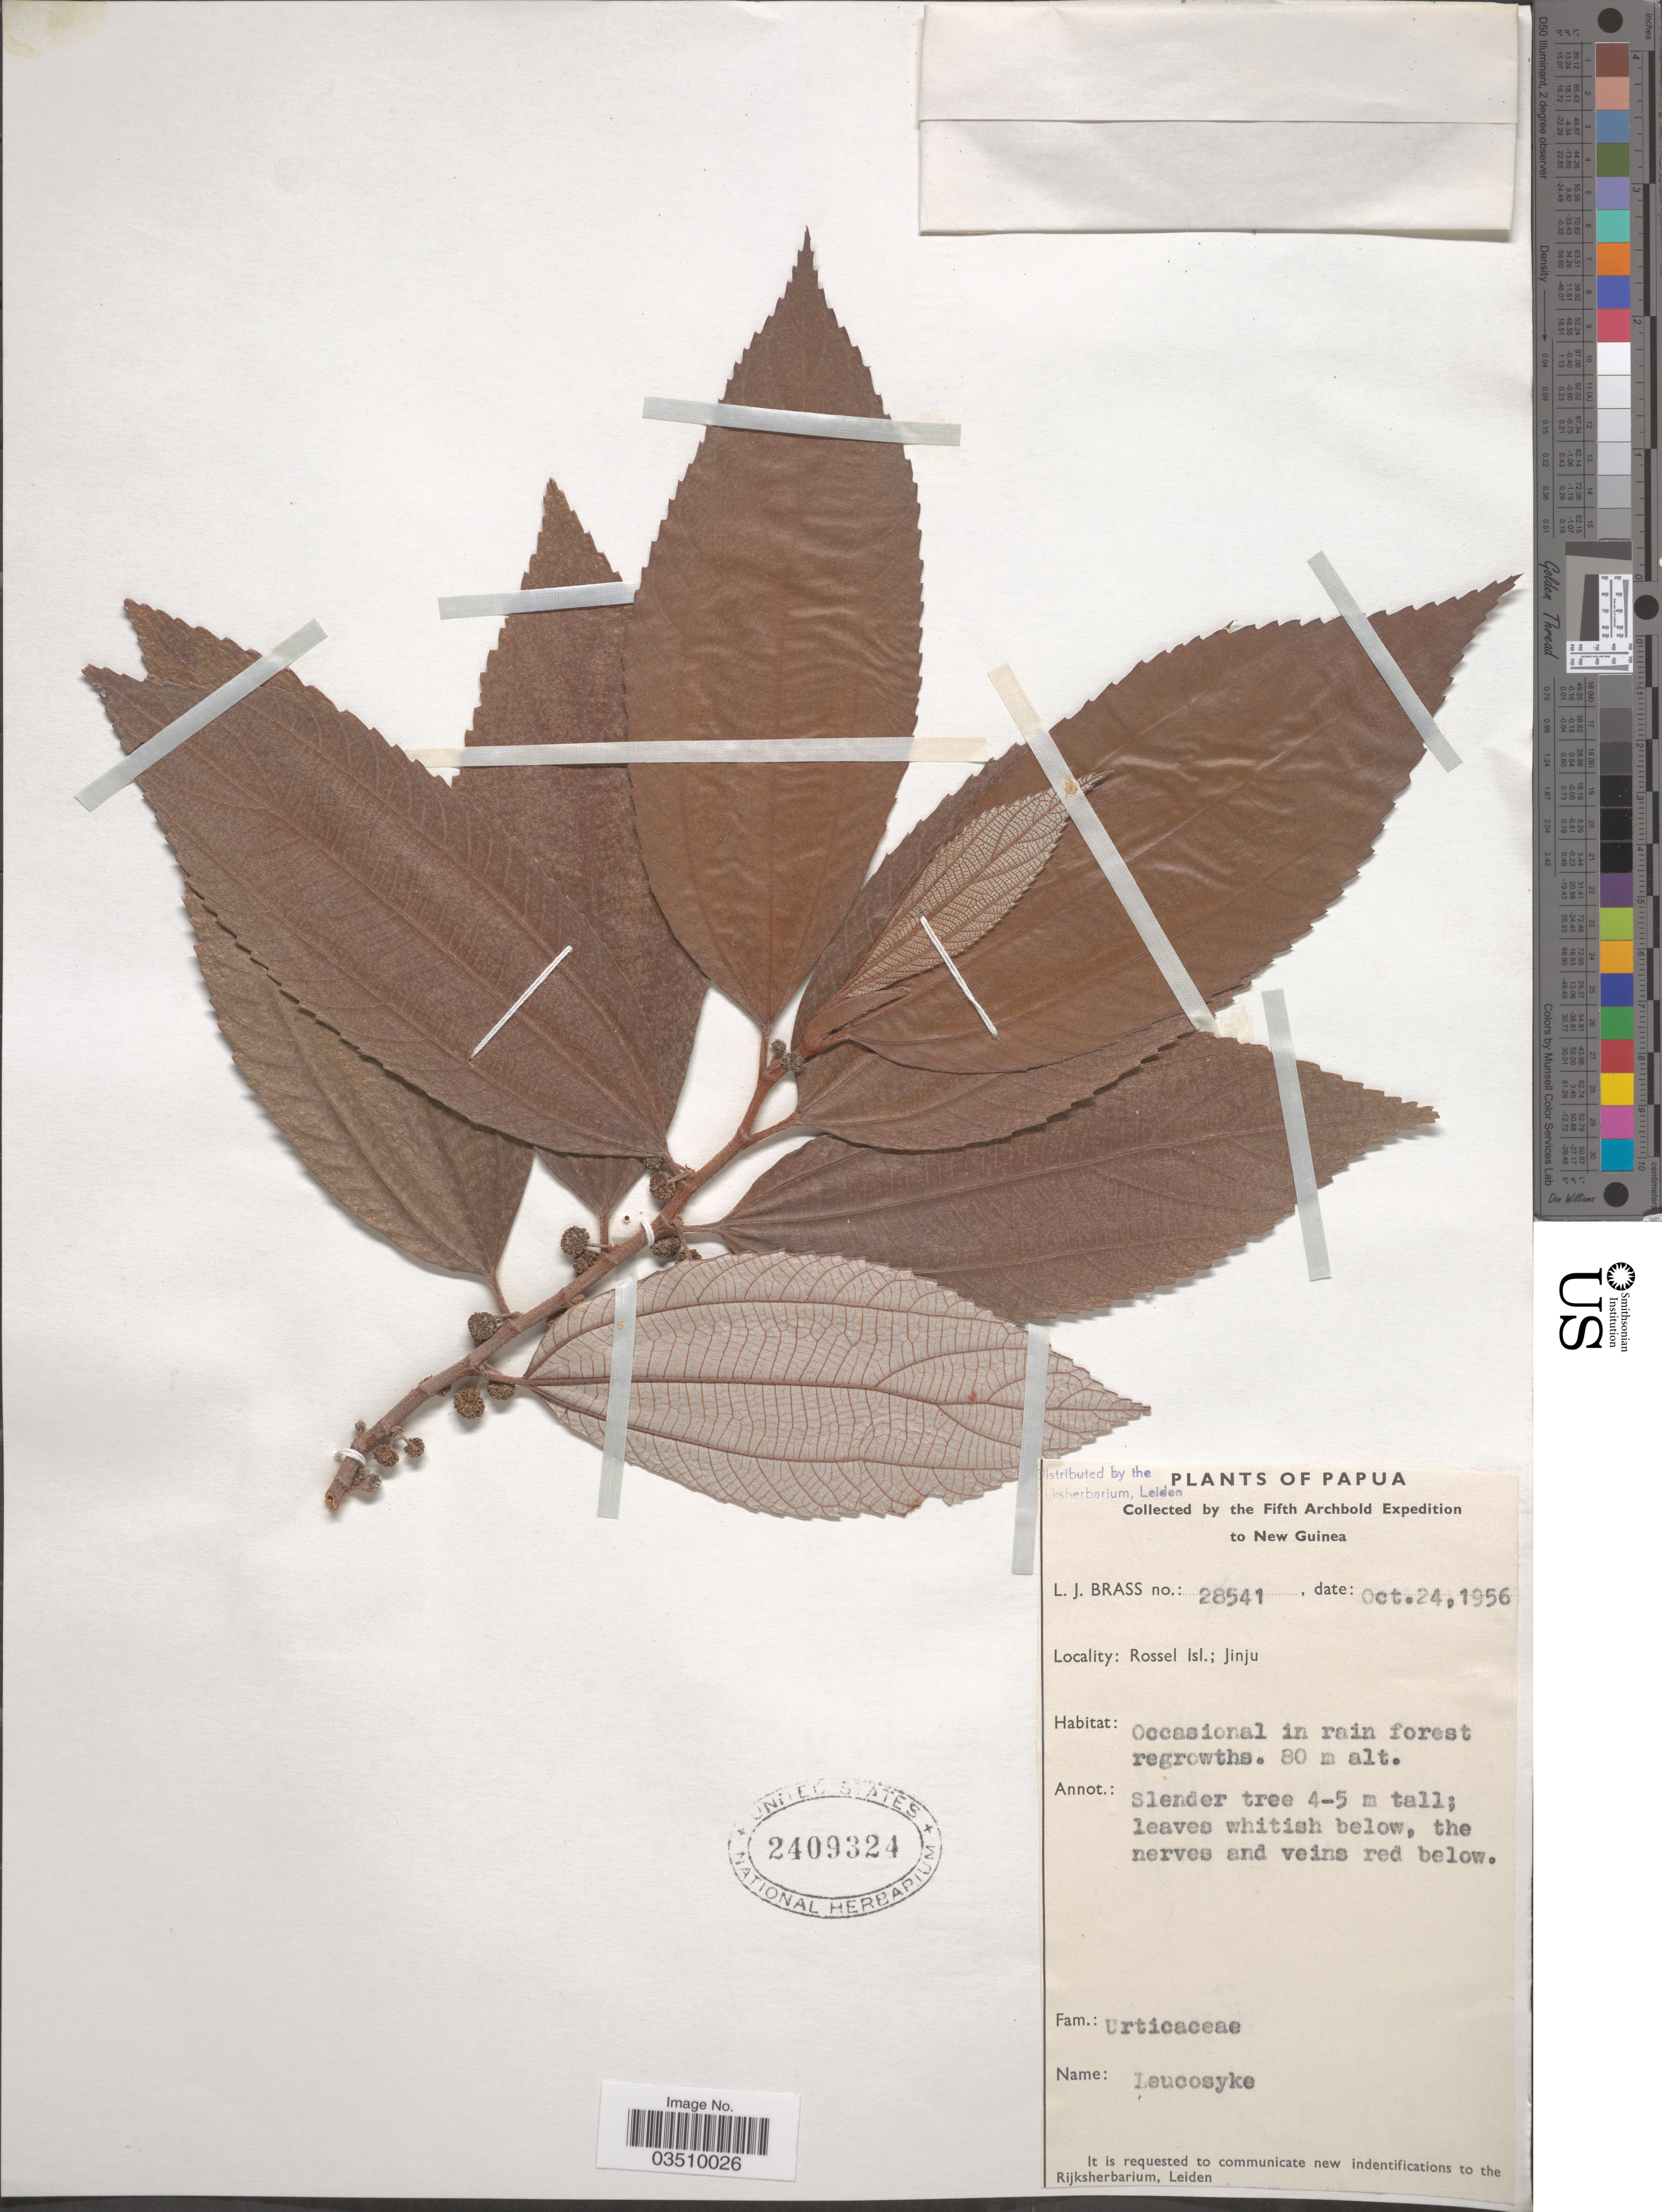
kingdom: Plantae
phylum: Tracheophyta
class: Magnoliopsida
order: Rosales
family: Urticaceae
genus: Leucosyke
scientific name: Leucosyke sp.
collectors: L. J. Brass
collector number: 28541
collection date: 1956-10-24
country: Papua New Guinea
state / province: Milne Bay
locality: Papua. New Guinea. Rossel Isl.; Jinju.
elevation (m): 80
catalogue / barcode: US 2409324